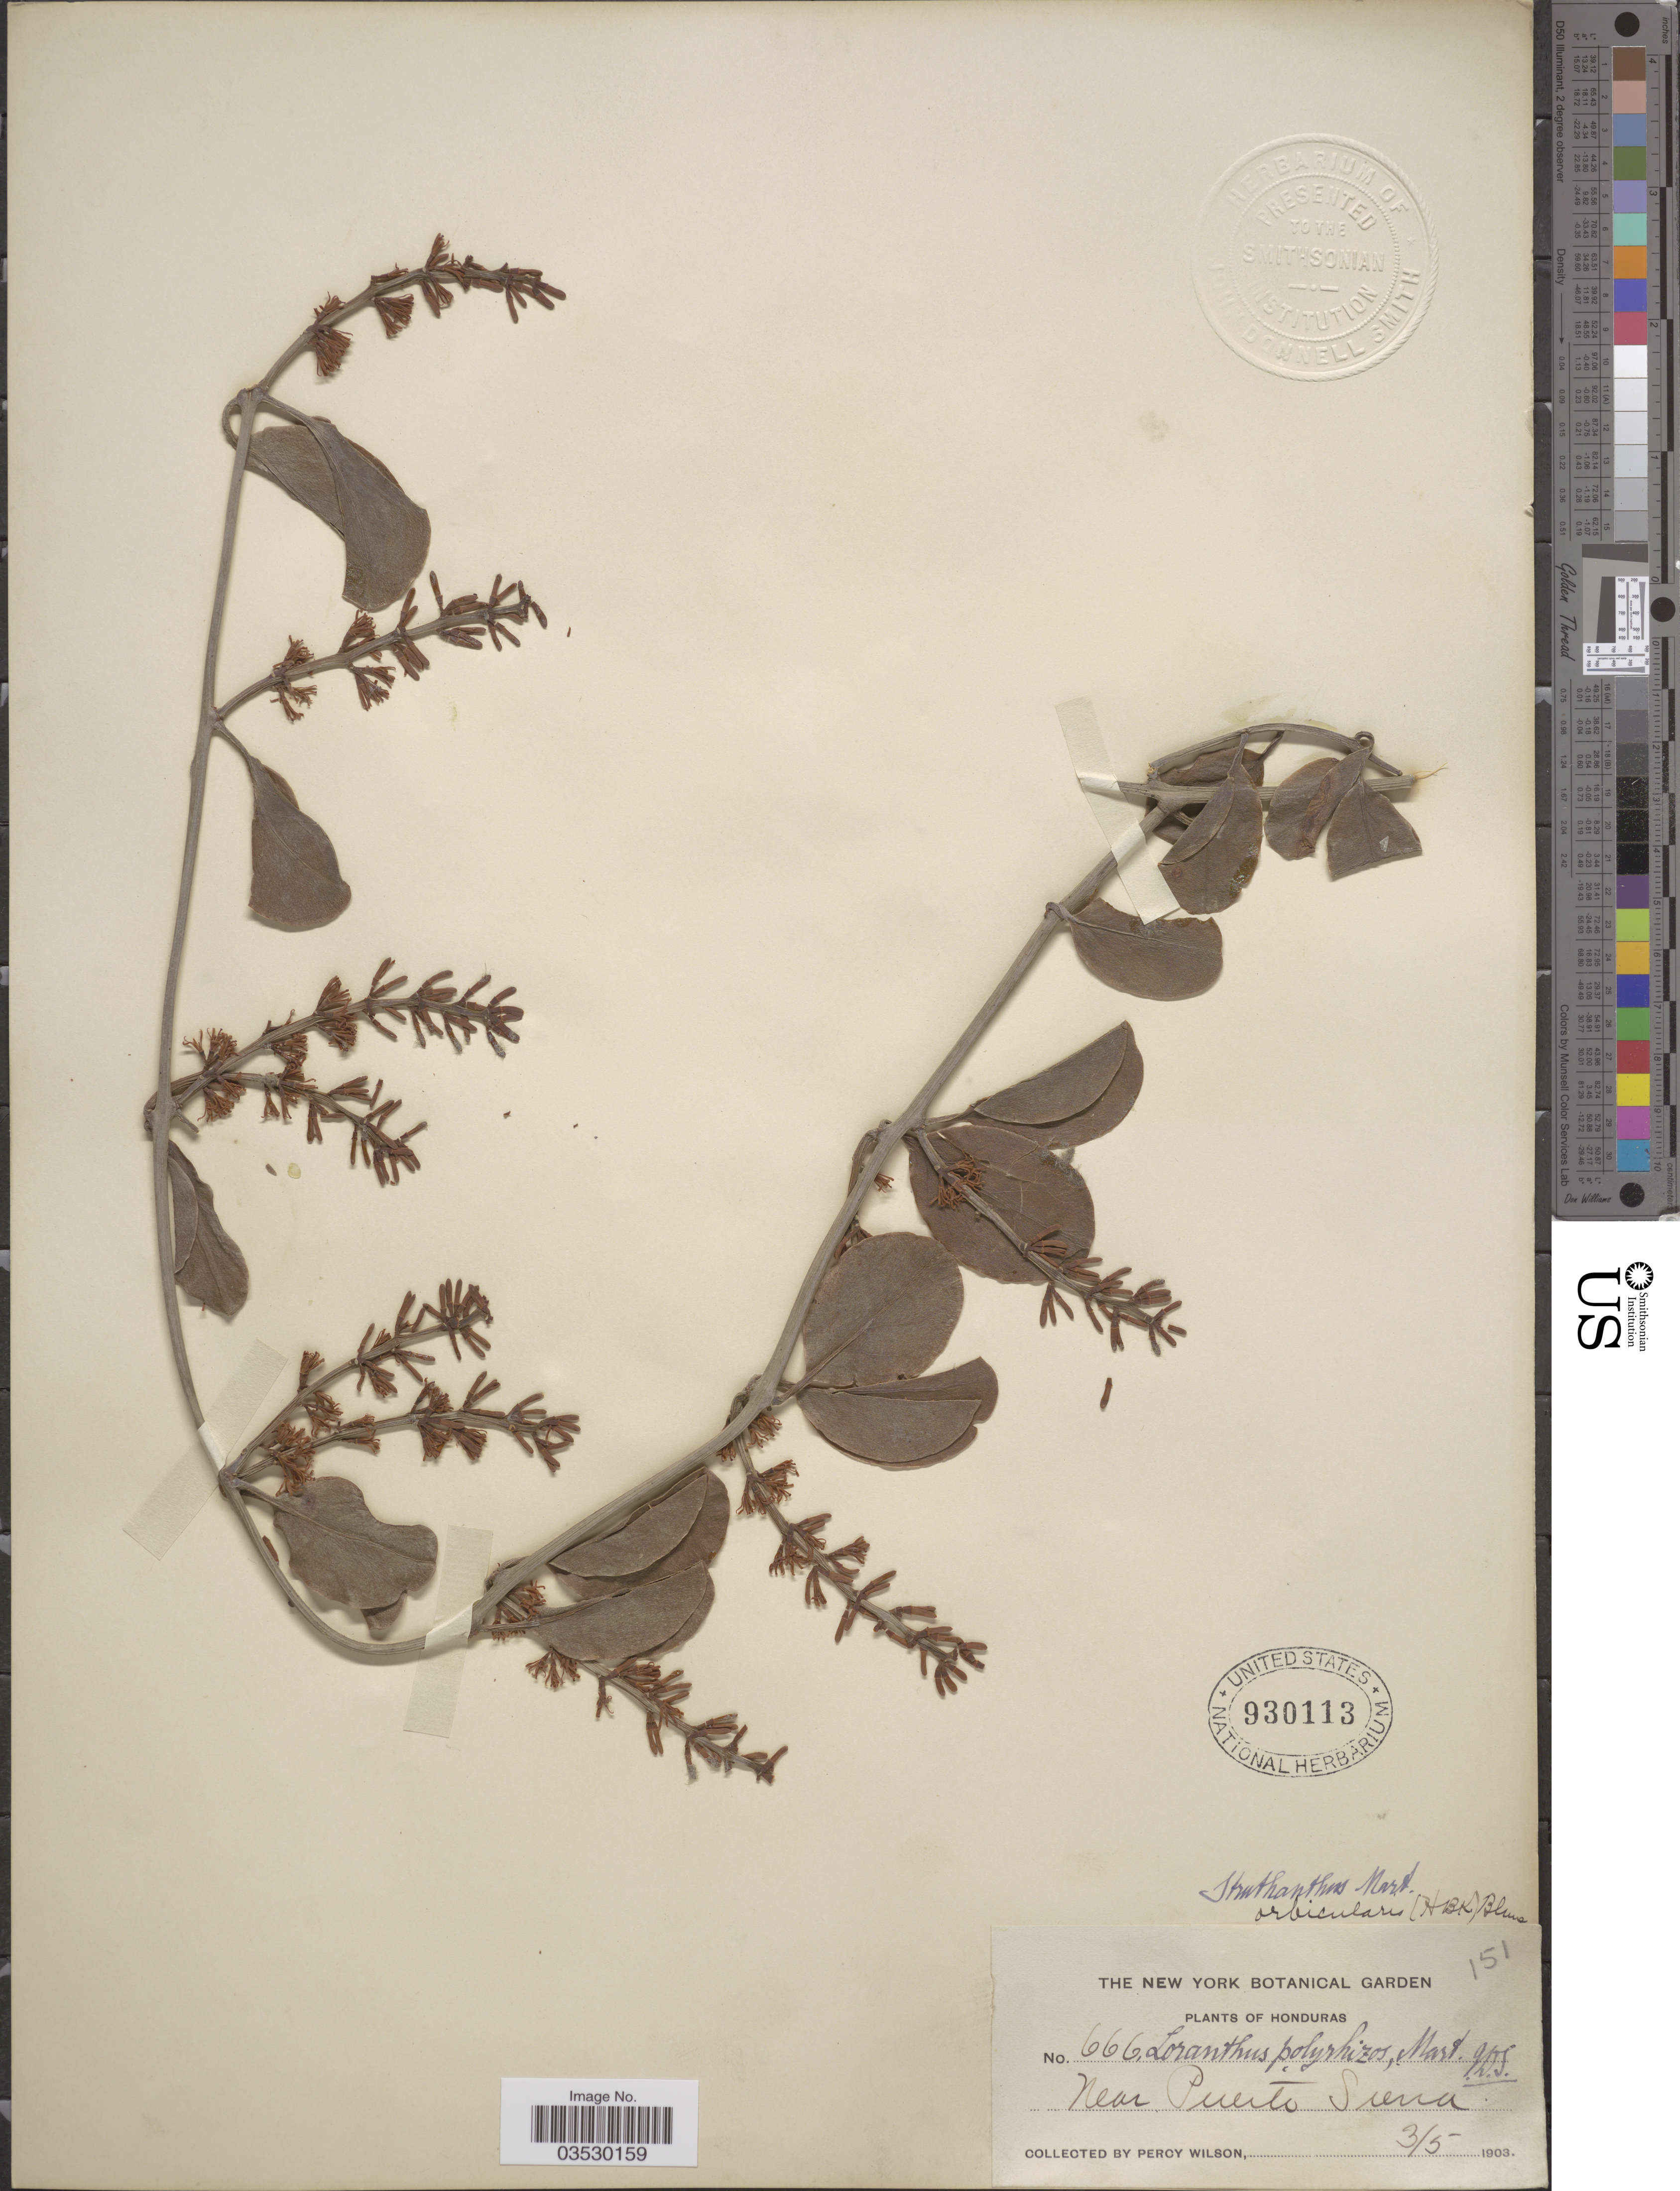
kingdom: Plantae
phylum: Tracheophyta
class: Magnoliopsida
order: Santalales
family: Loranthaceae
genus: Struthanthus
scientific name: Struthanthus orbicularis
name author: (Kunth) Blume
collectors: P. Wilson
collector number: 666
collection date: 1903-05-03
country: Honduras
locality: Near Puerto Sierra.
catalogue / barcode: US 930113